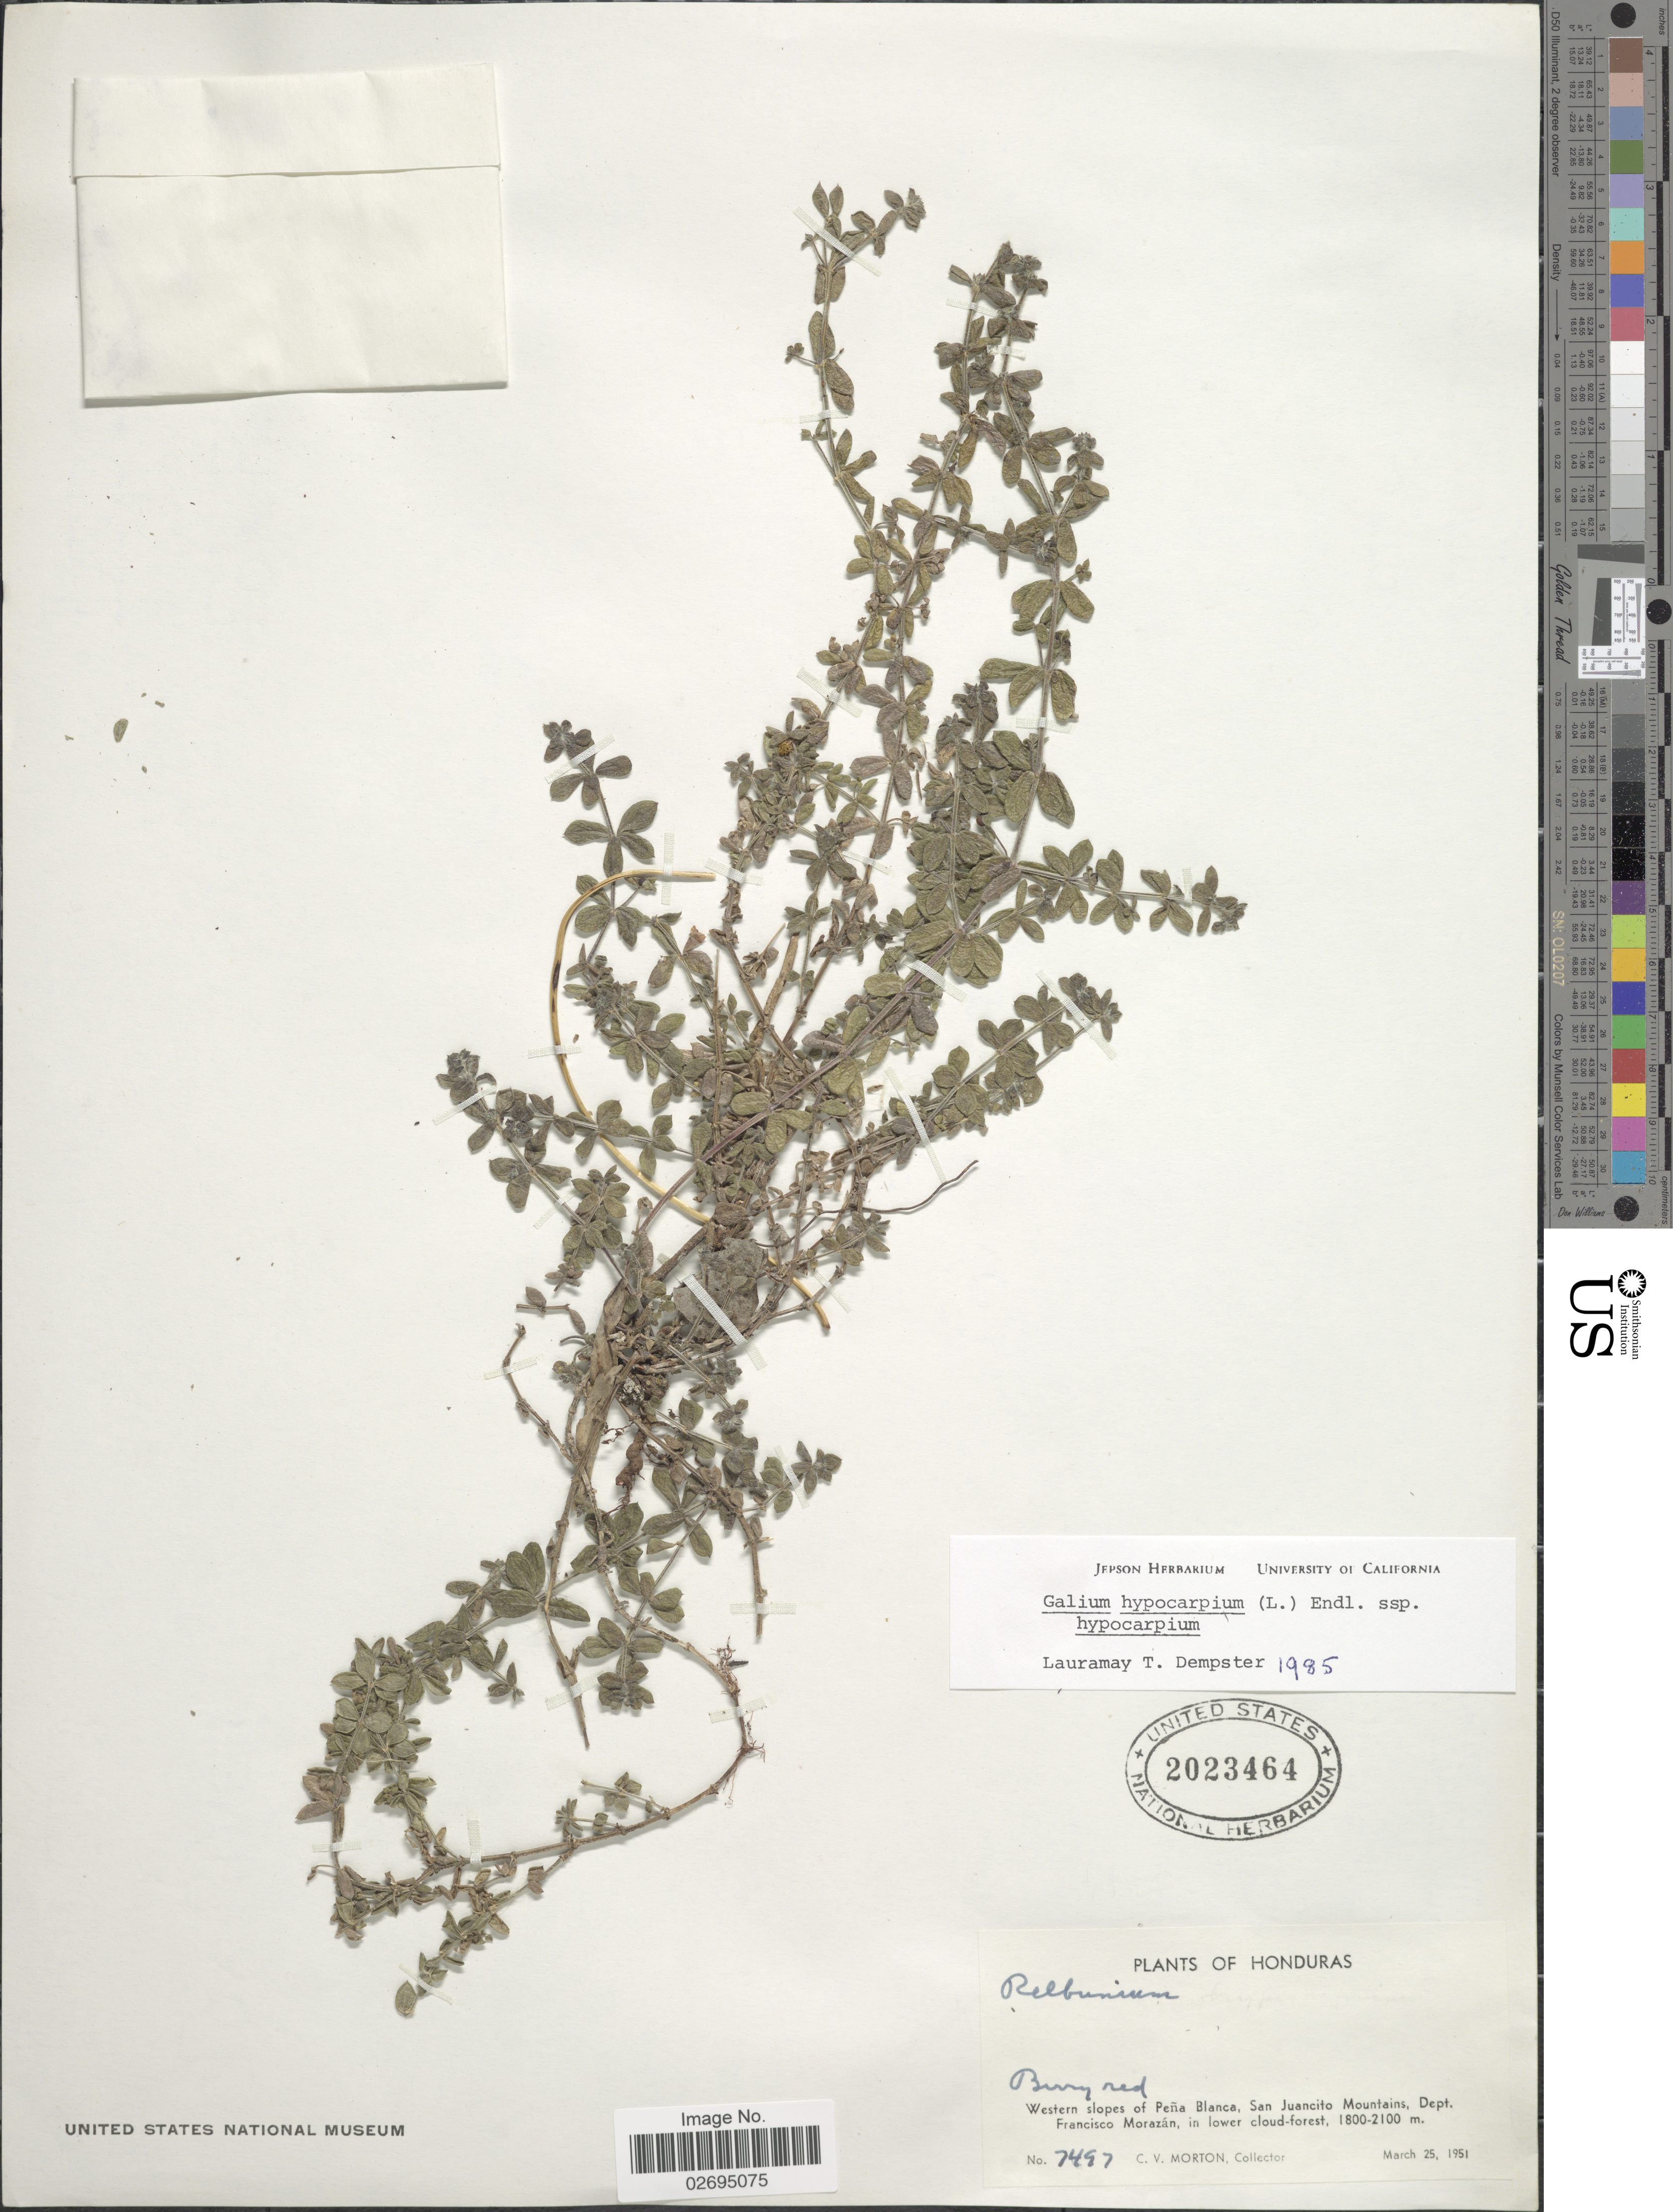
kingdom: Plantae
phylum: Tracheophyta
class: Magnoliopsida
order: Gentianales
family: Rubiaceae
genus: Galium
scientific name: Galium hypocarpium subsp. hypocarpium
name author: (L.) Endl. ex Griseb.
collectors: C. V. Morton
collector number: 7497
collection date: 1951-03-25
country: Honduras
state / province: Fco. Morazán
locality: Western slopes of Peña Blanca, San Juancito Mountains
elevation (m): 1800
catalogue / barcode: US 2023464